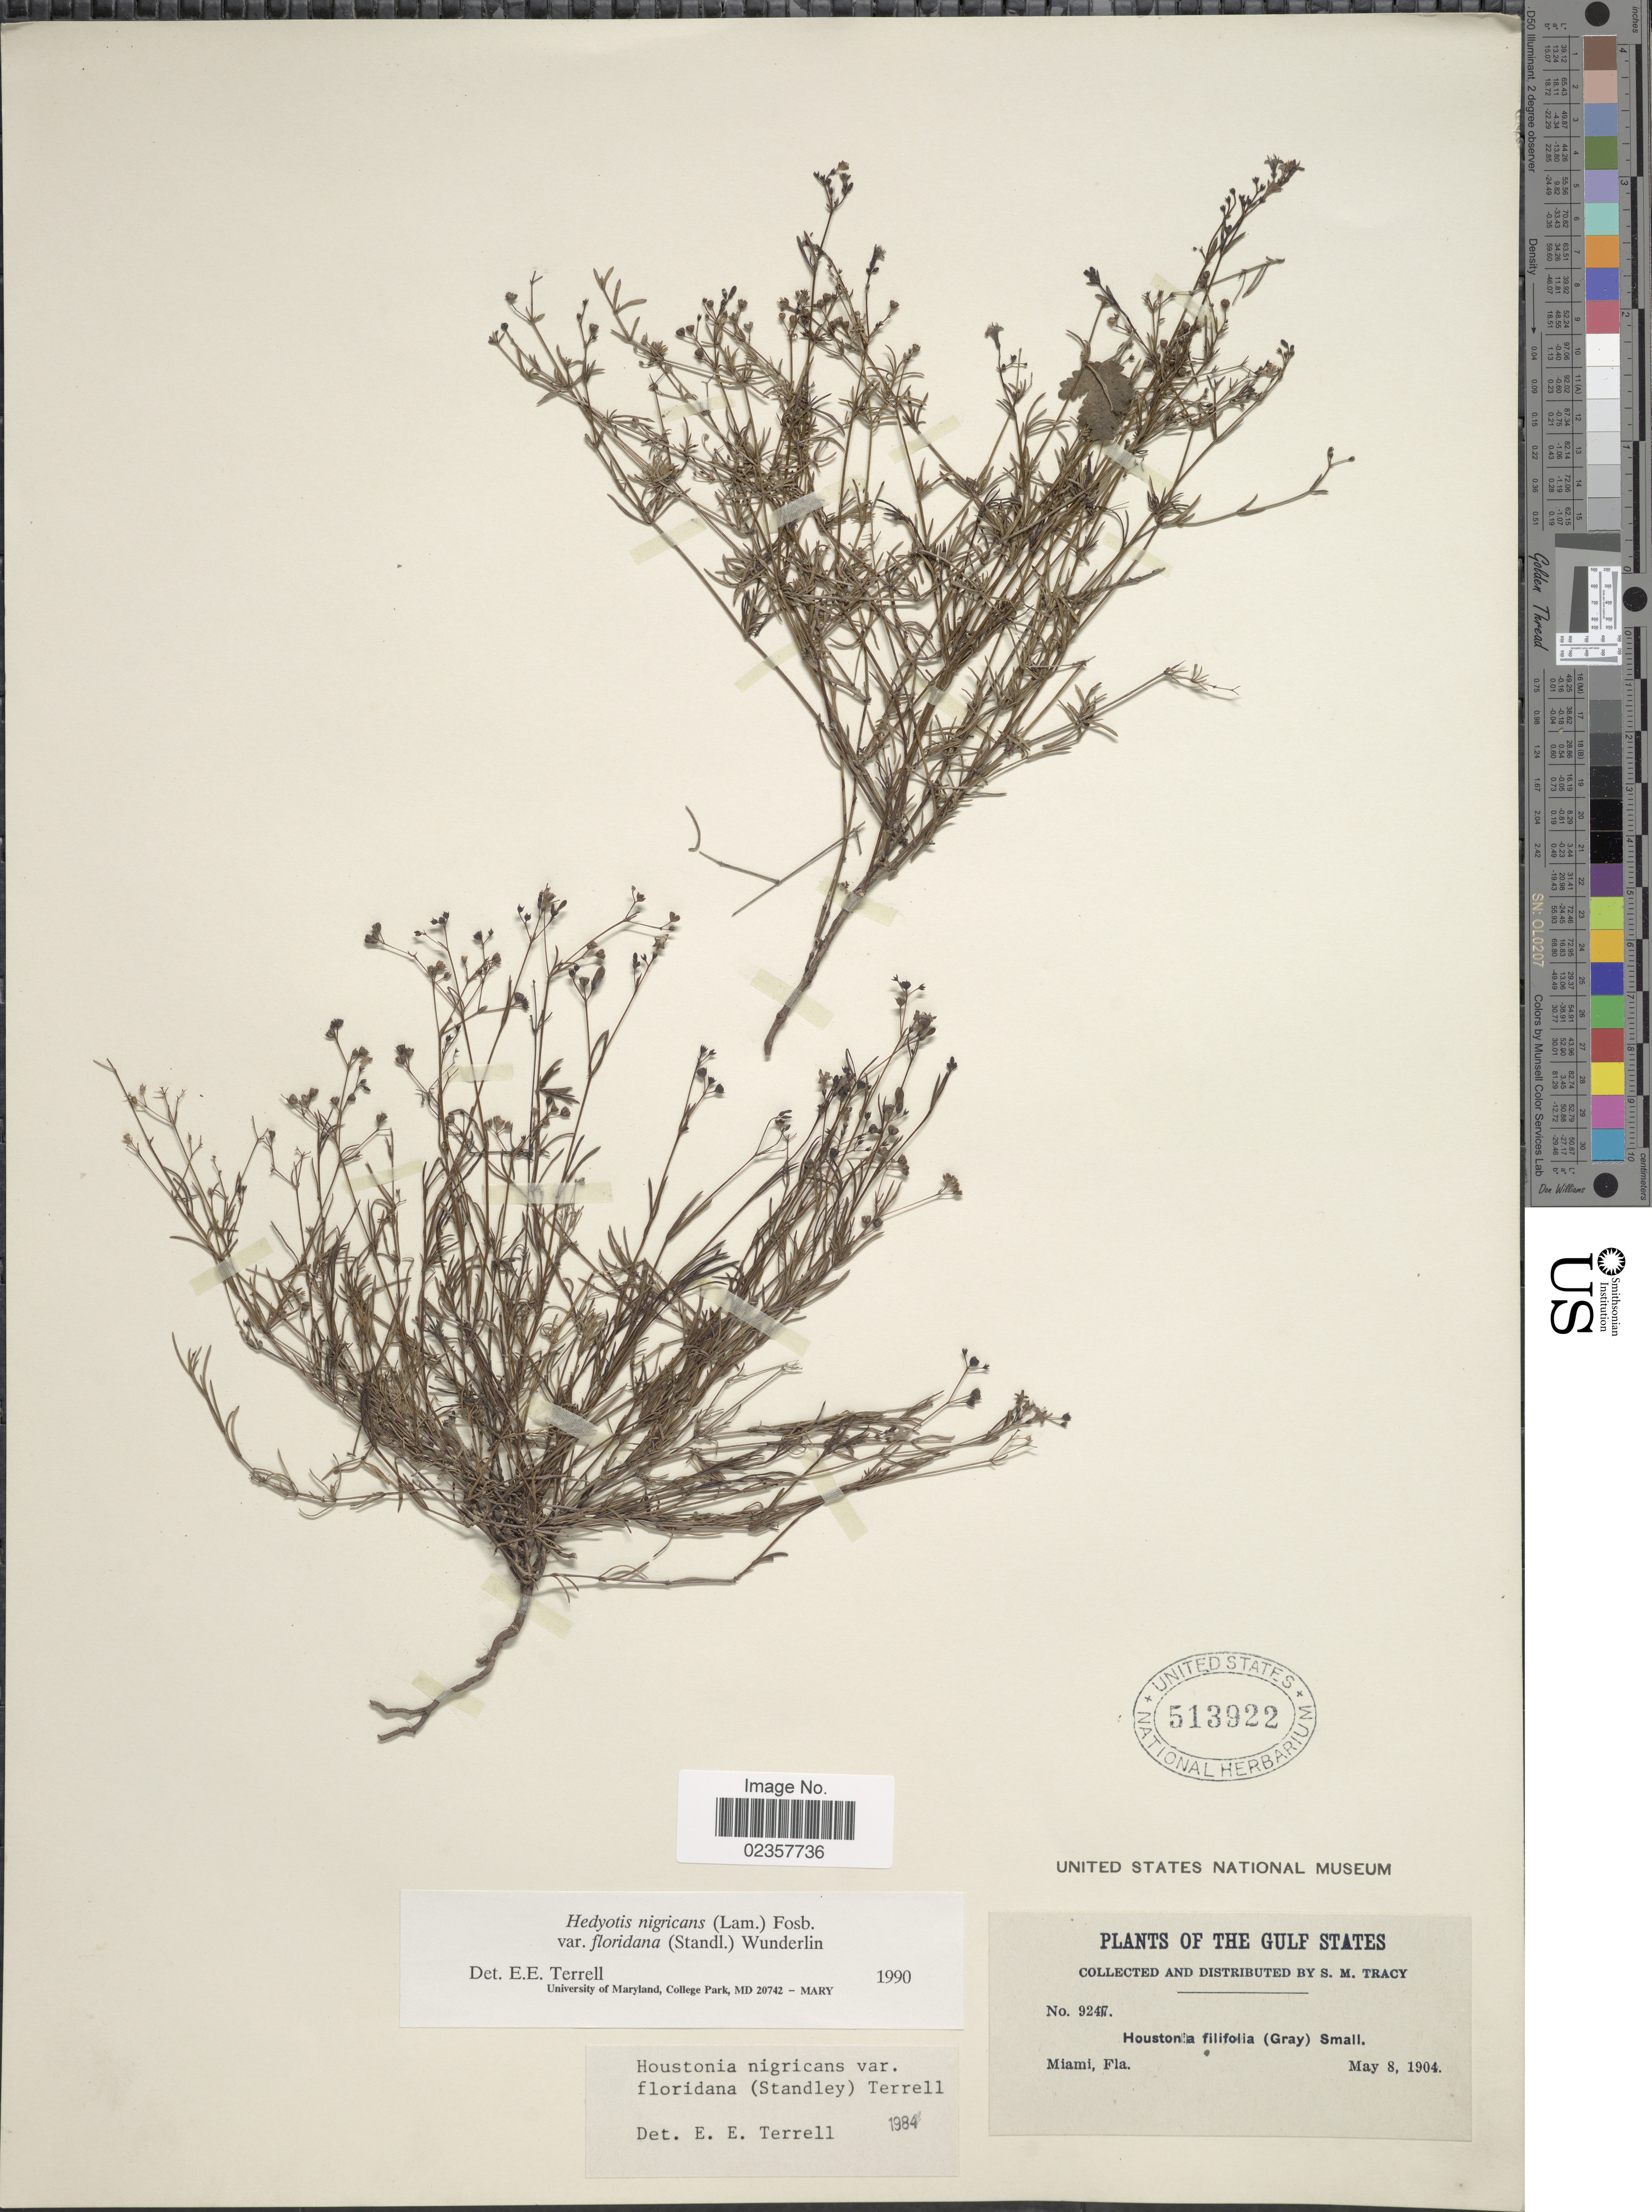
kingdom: Plantae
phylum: Tracheophyta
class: Magnoliopsida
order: Gentianales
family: Rubiaceae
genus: Houstonia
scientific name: Houstonia nigricans var. floridana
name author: (Standl.) Terrell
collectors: S. M. Tracy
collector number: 9247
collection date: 1904-05-08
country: United States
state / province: Florida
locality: The Gulf States, Miami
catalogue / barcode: US 513922